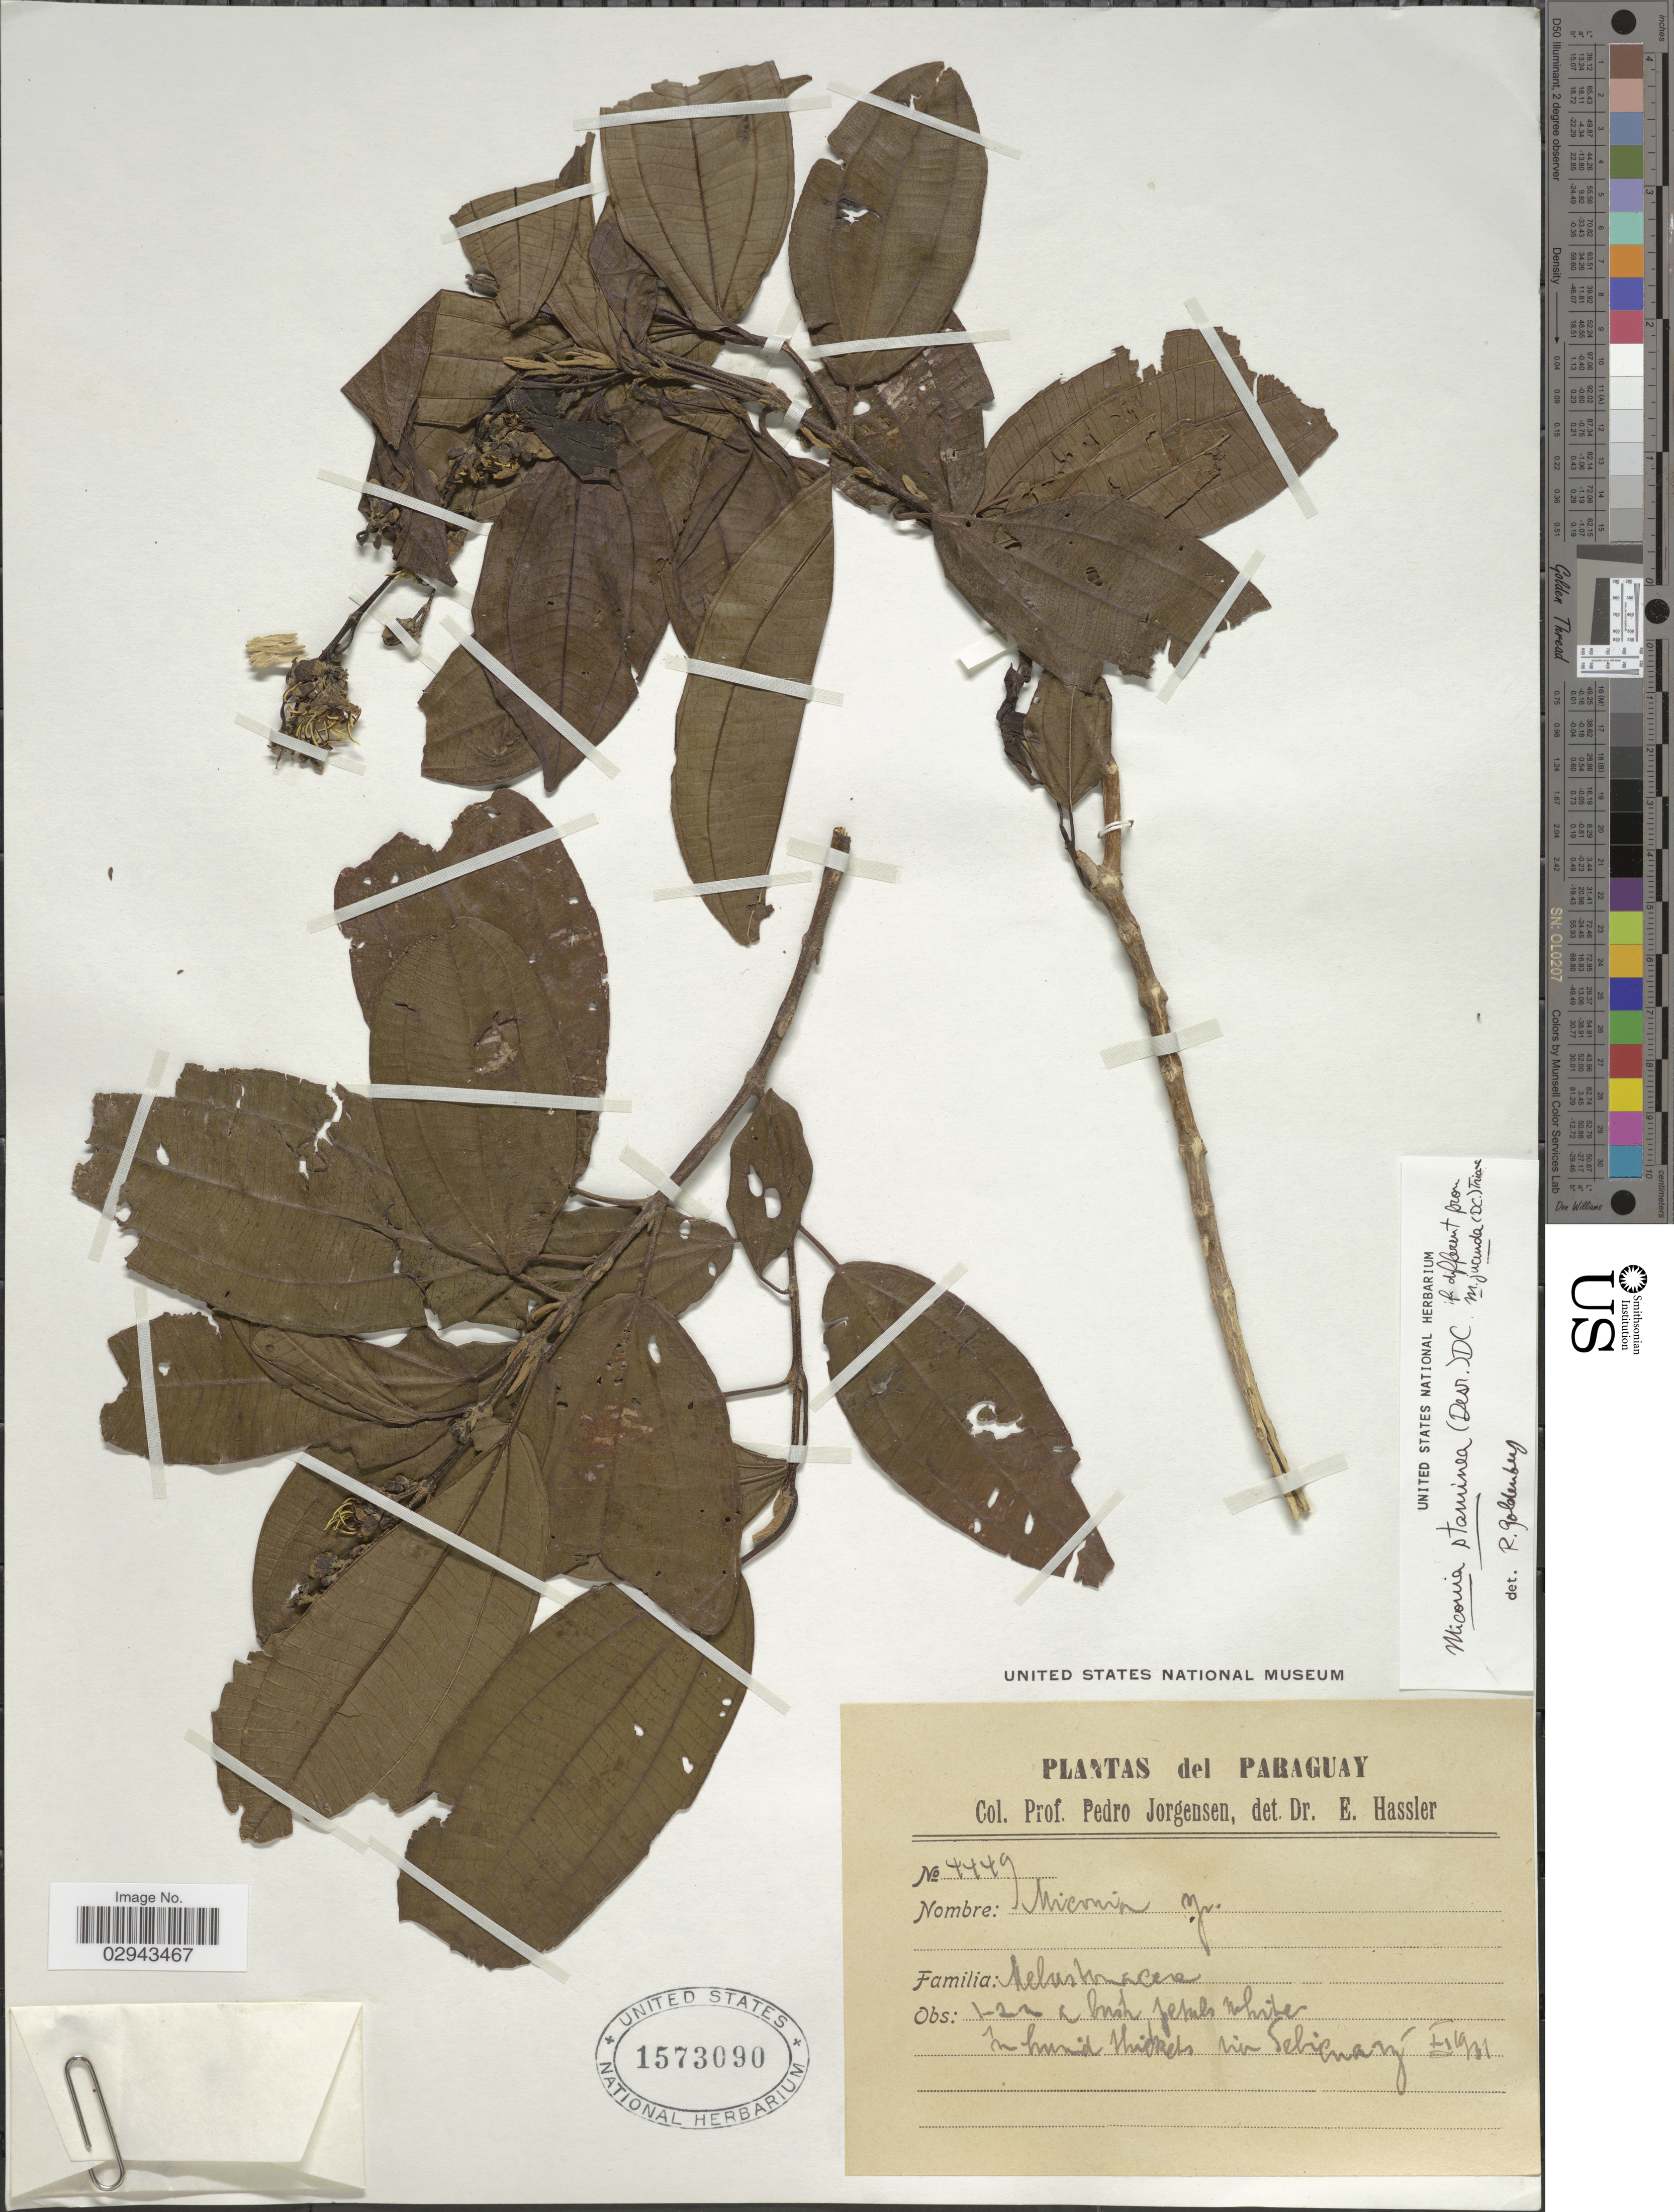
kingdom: Plantae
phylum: Tracheophyta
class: Magnoliopsida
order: Myrtales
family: Melastomataceae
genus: Miconia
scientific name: Miconia staminea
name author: DC.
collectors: P. Jörgensen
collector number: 4449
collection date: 1931-11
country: Paraguay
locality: In Tebicuary.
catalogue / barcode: US 1573090